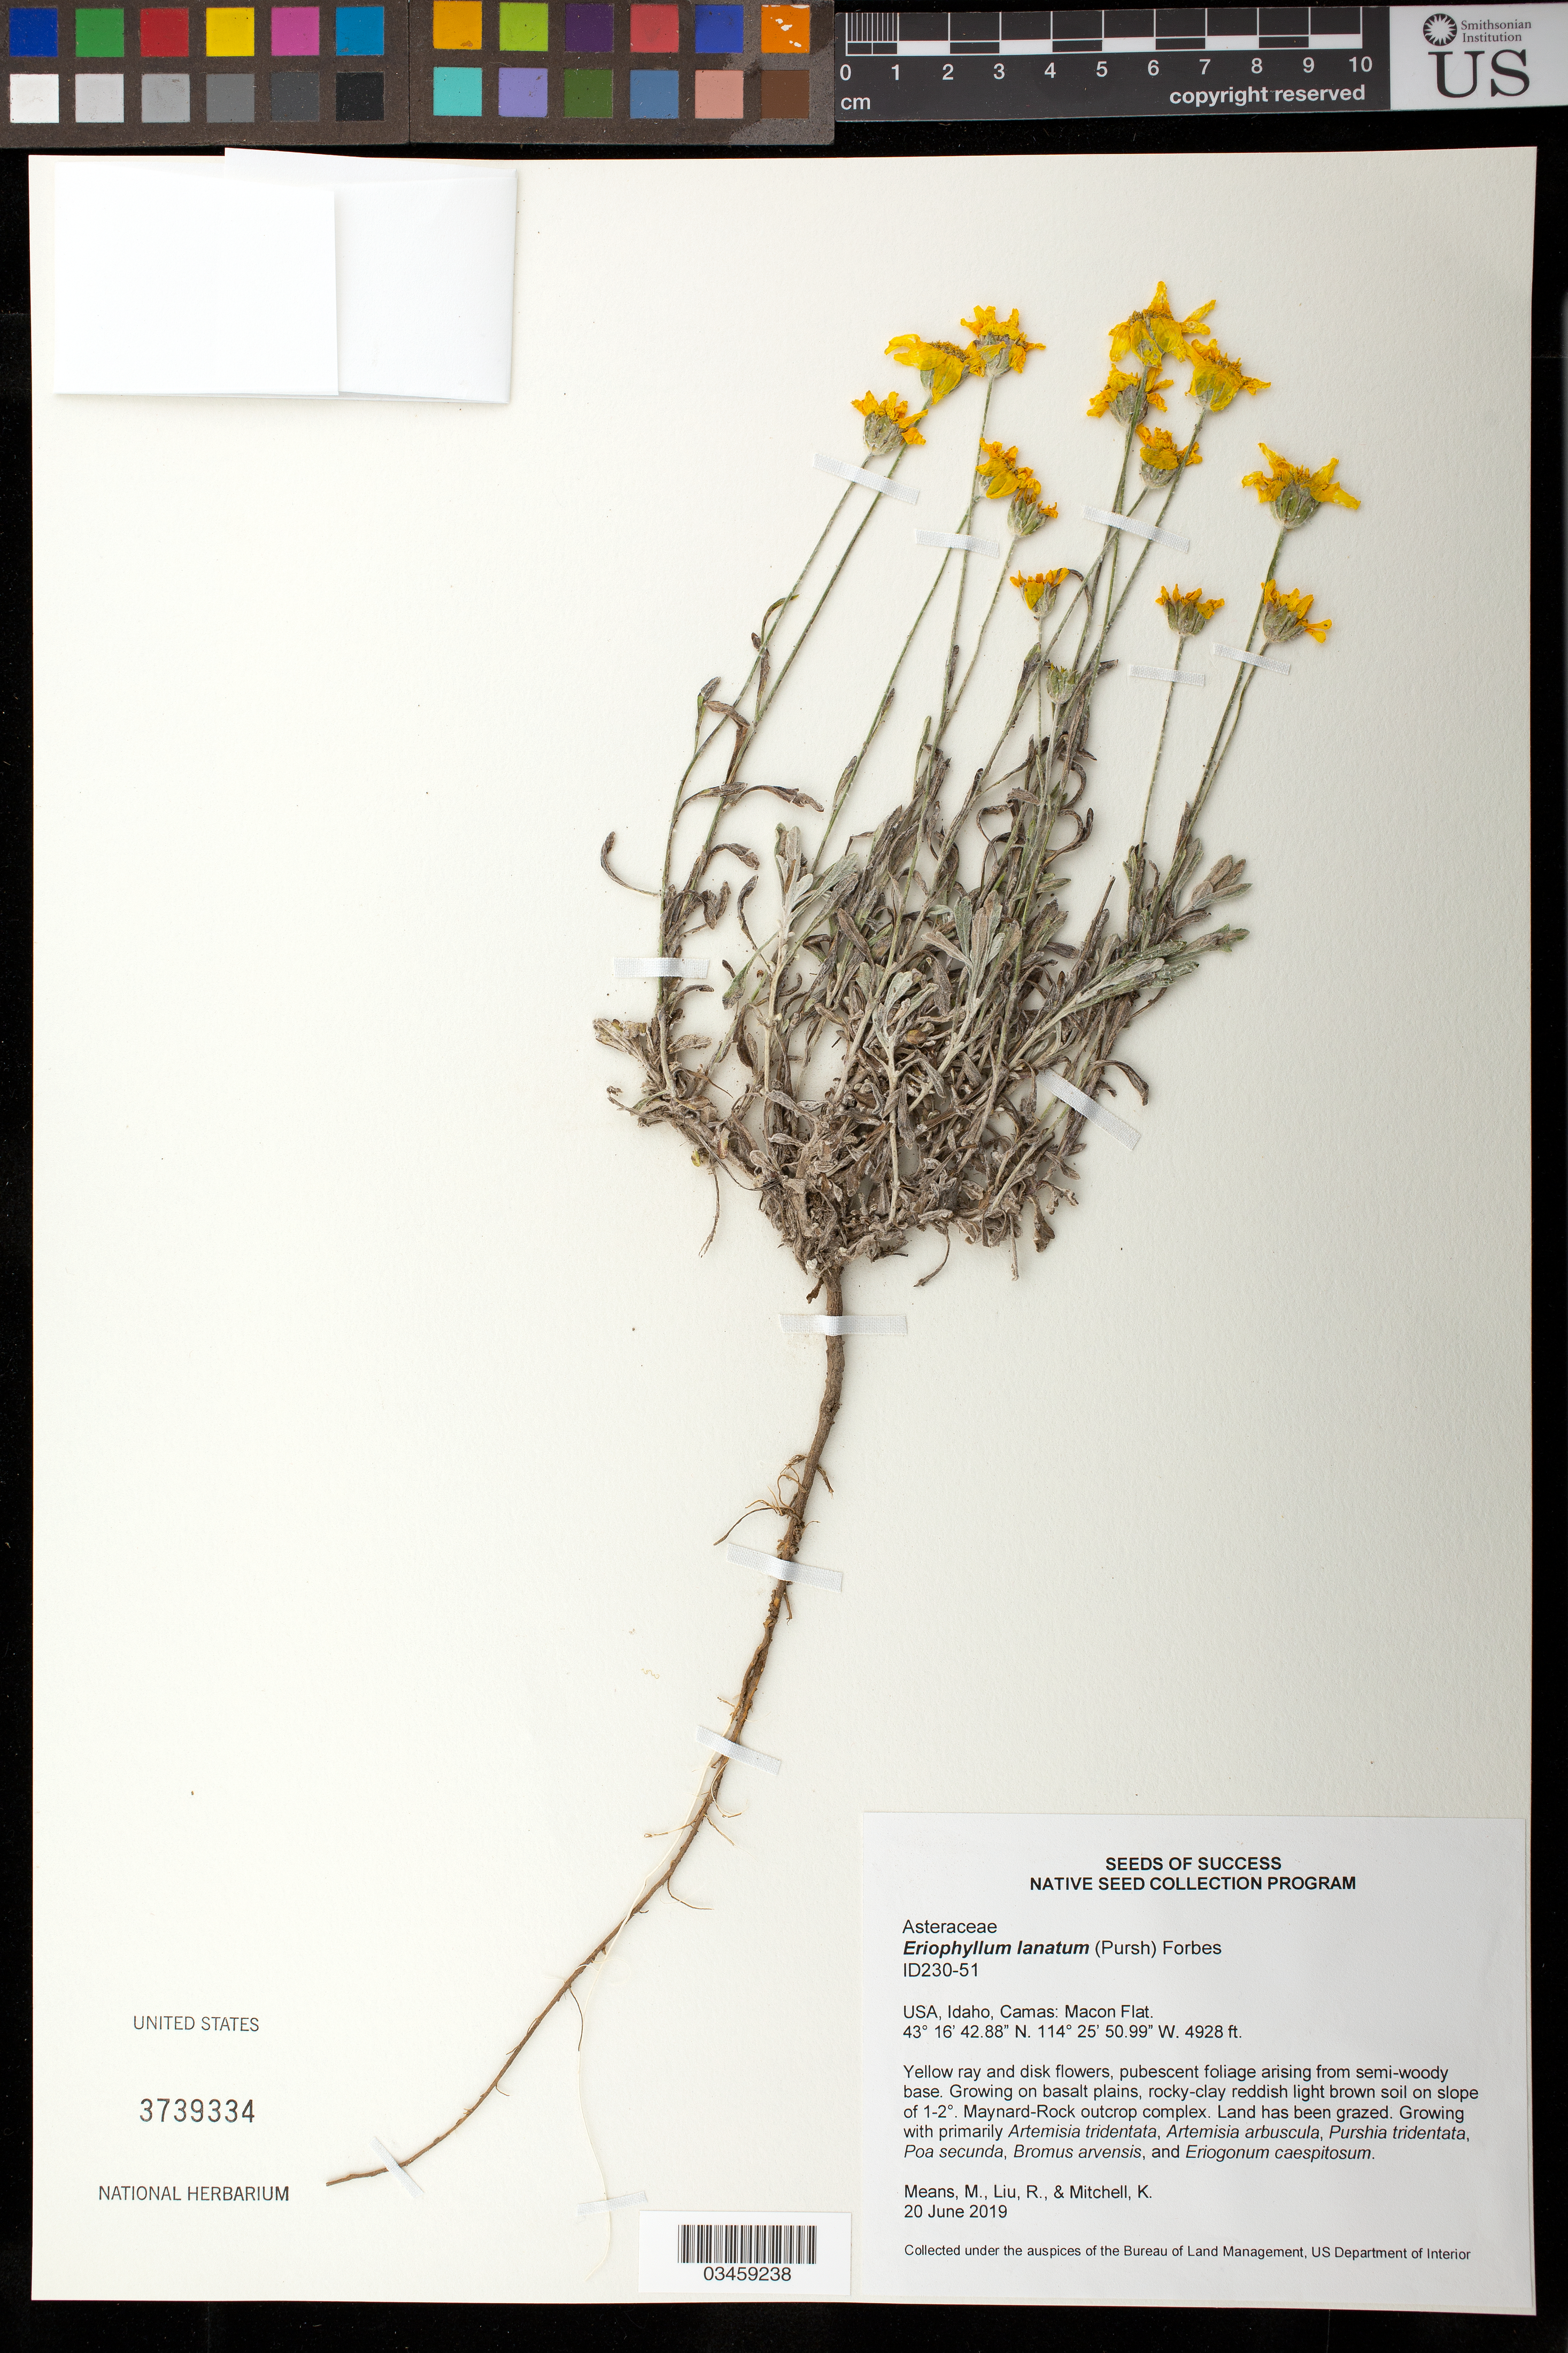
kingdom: Plantae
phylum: Tracheophyta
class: Magnoliopsida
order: Asterales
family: Asteraceae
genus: Eriophyllum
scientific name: Eriophyllum lanatum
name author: (Pursh) J. Forbes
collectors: M. Means, M. Liu & K. Mitchell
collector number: ID230-51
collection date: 2019-06-20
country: United States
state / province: Idaho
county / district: Camas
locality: Macon Flat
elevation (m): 1502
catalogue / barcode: US 3739334